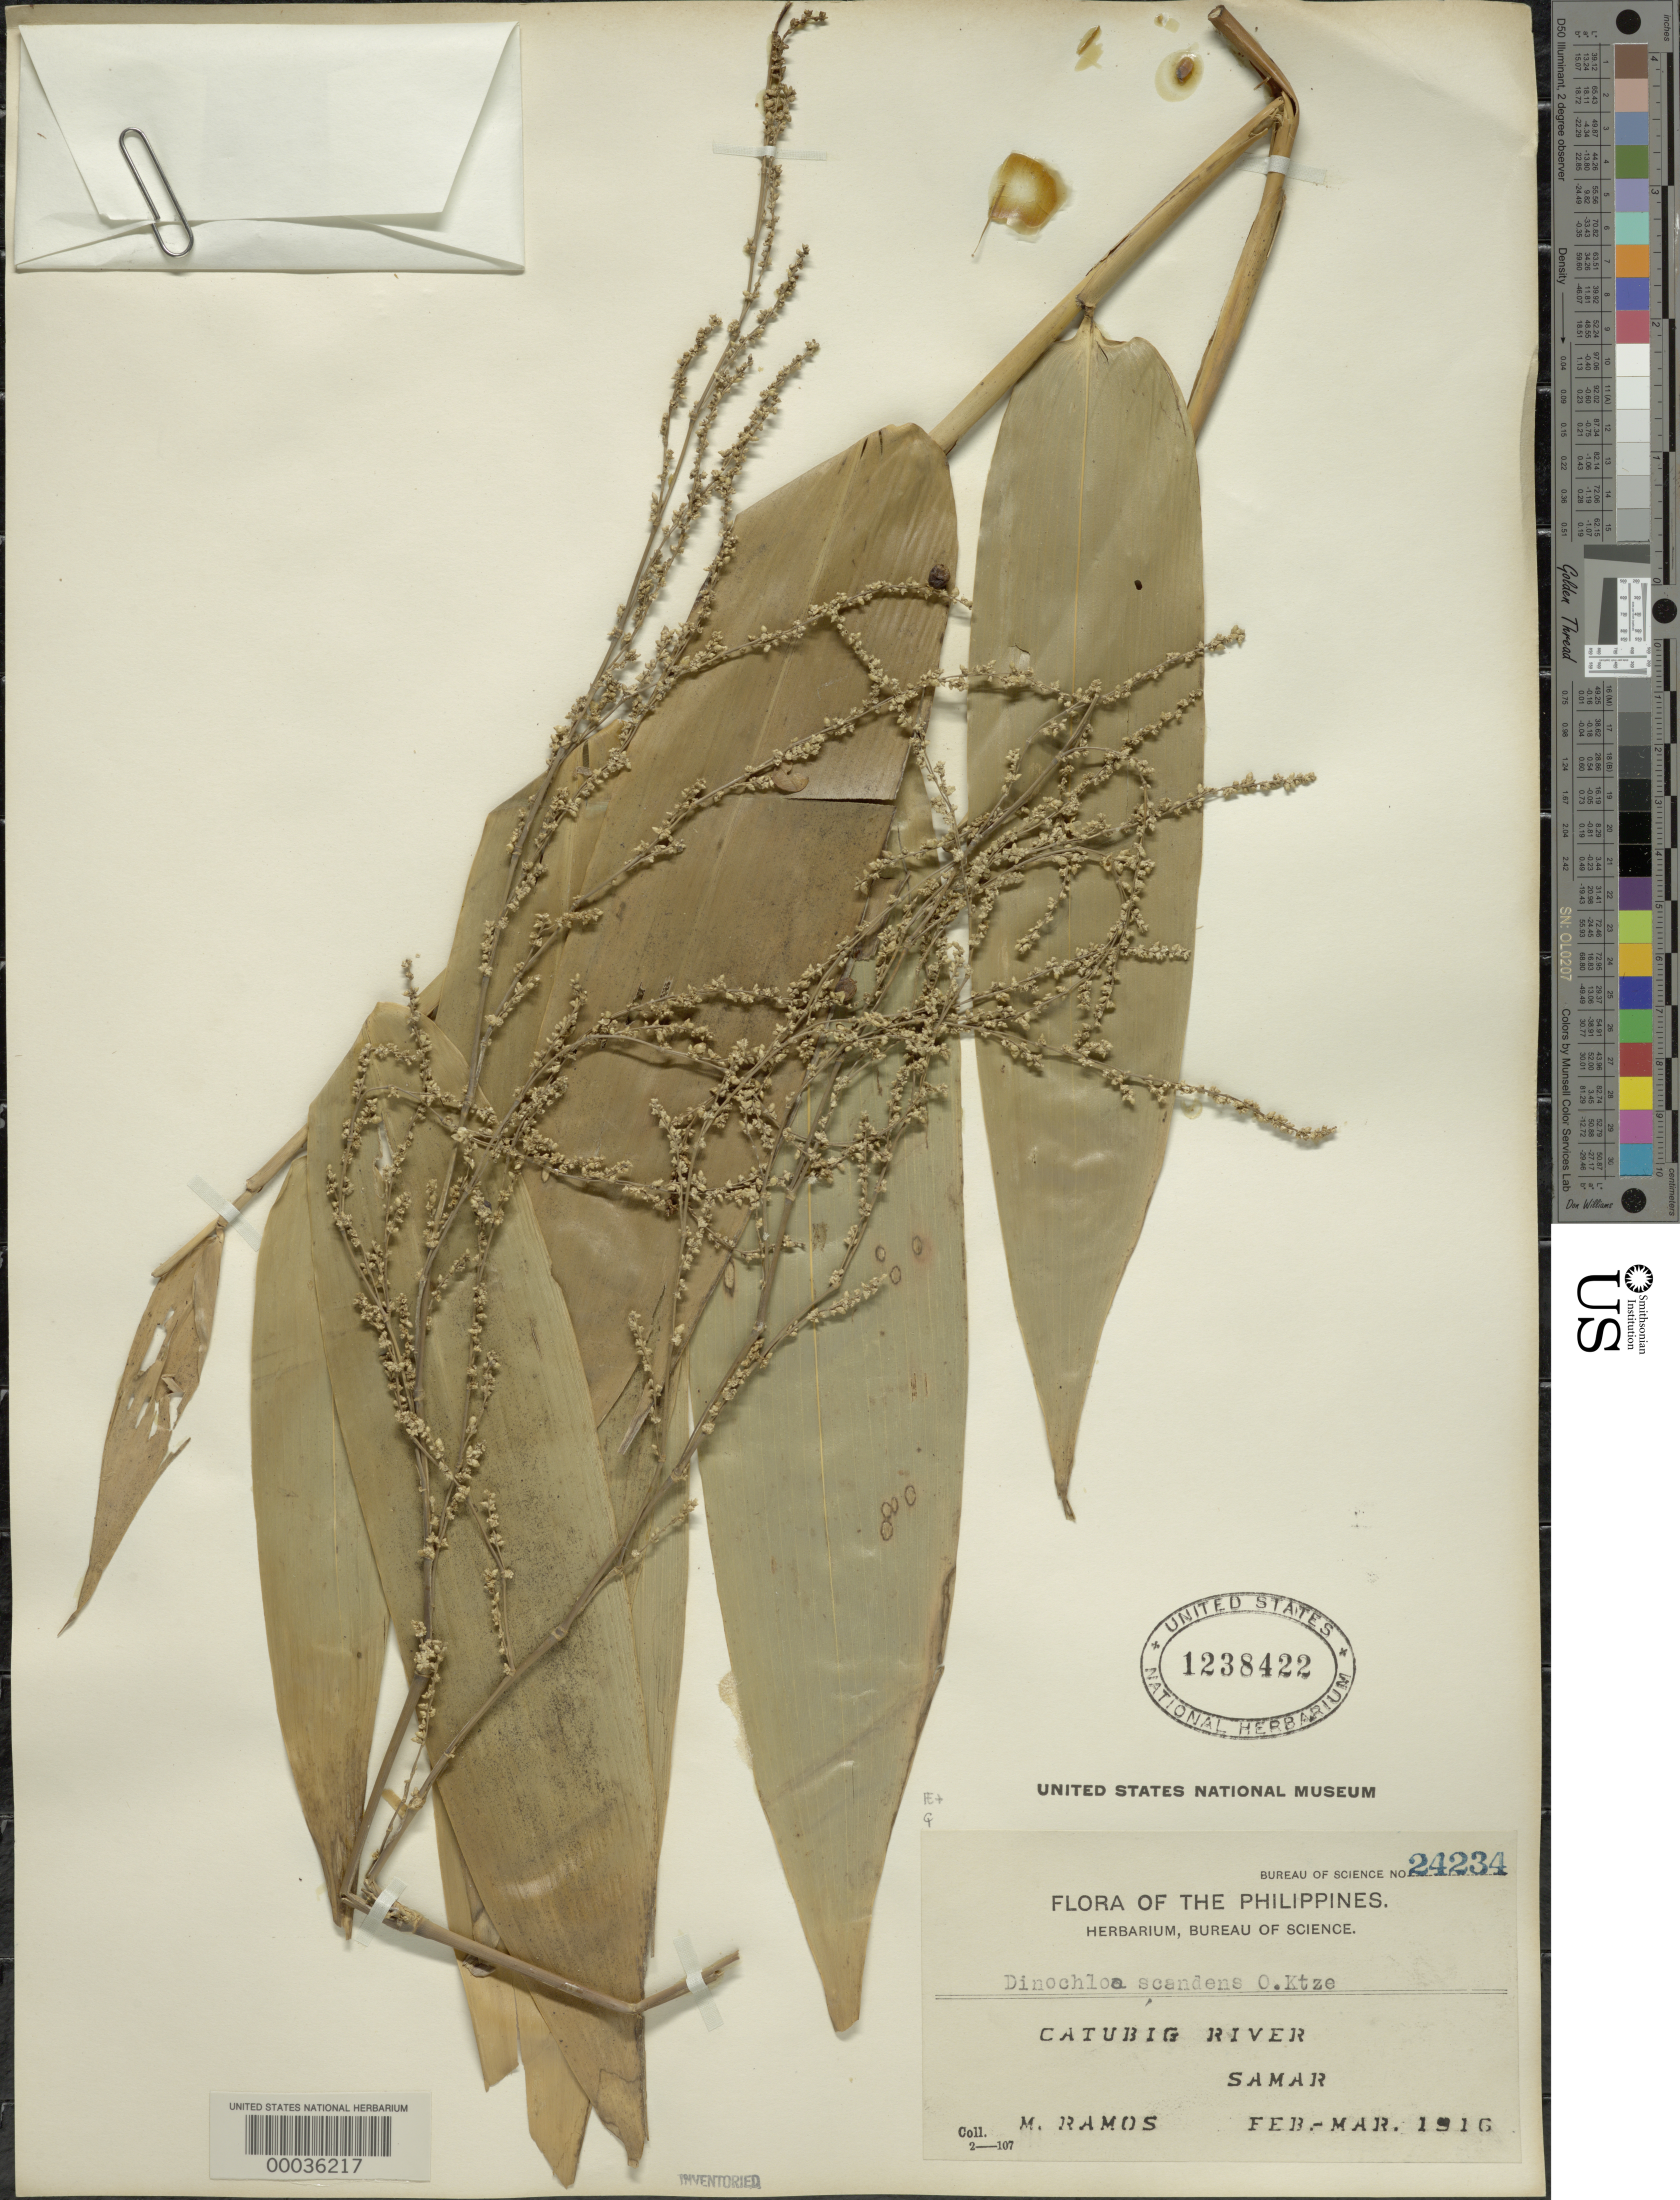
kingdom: Plantae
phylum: Tracheophyta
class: Liliopsida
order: Poales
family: Poaceae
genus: Dinochloa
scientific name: Dinochloa scandens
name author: (Blume ex Nees) Kuntze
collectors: M. Ramos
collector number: Pbs 24234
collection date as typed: Feb 1916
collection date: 1916-02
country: Philippines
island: Samar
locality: Catubig river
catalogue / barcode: US 1238422